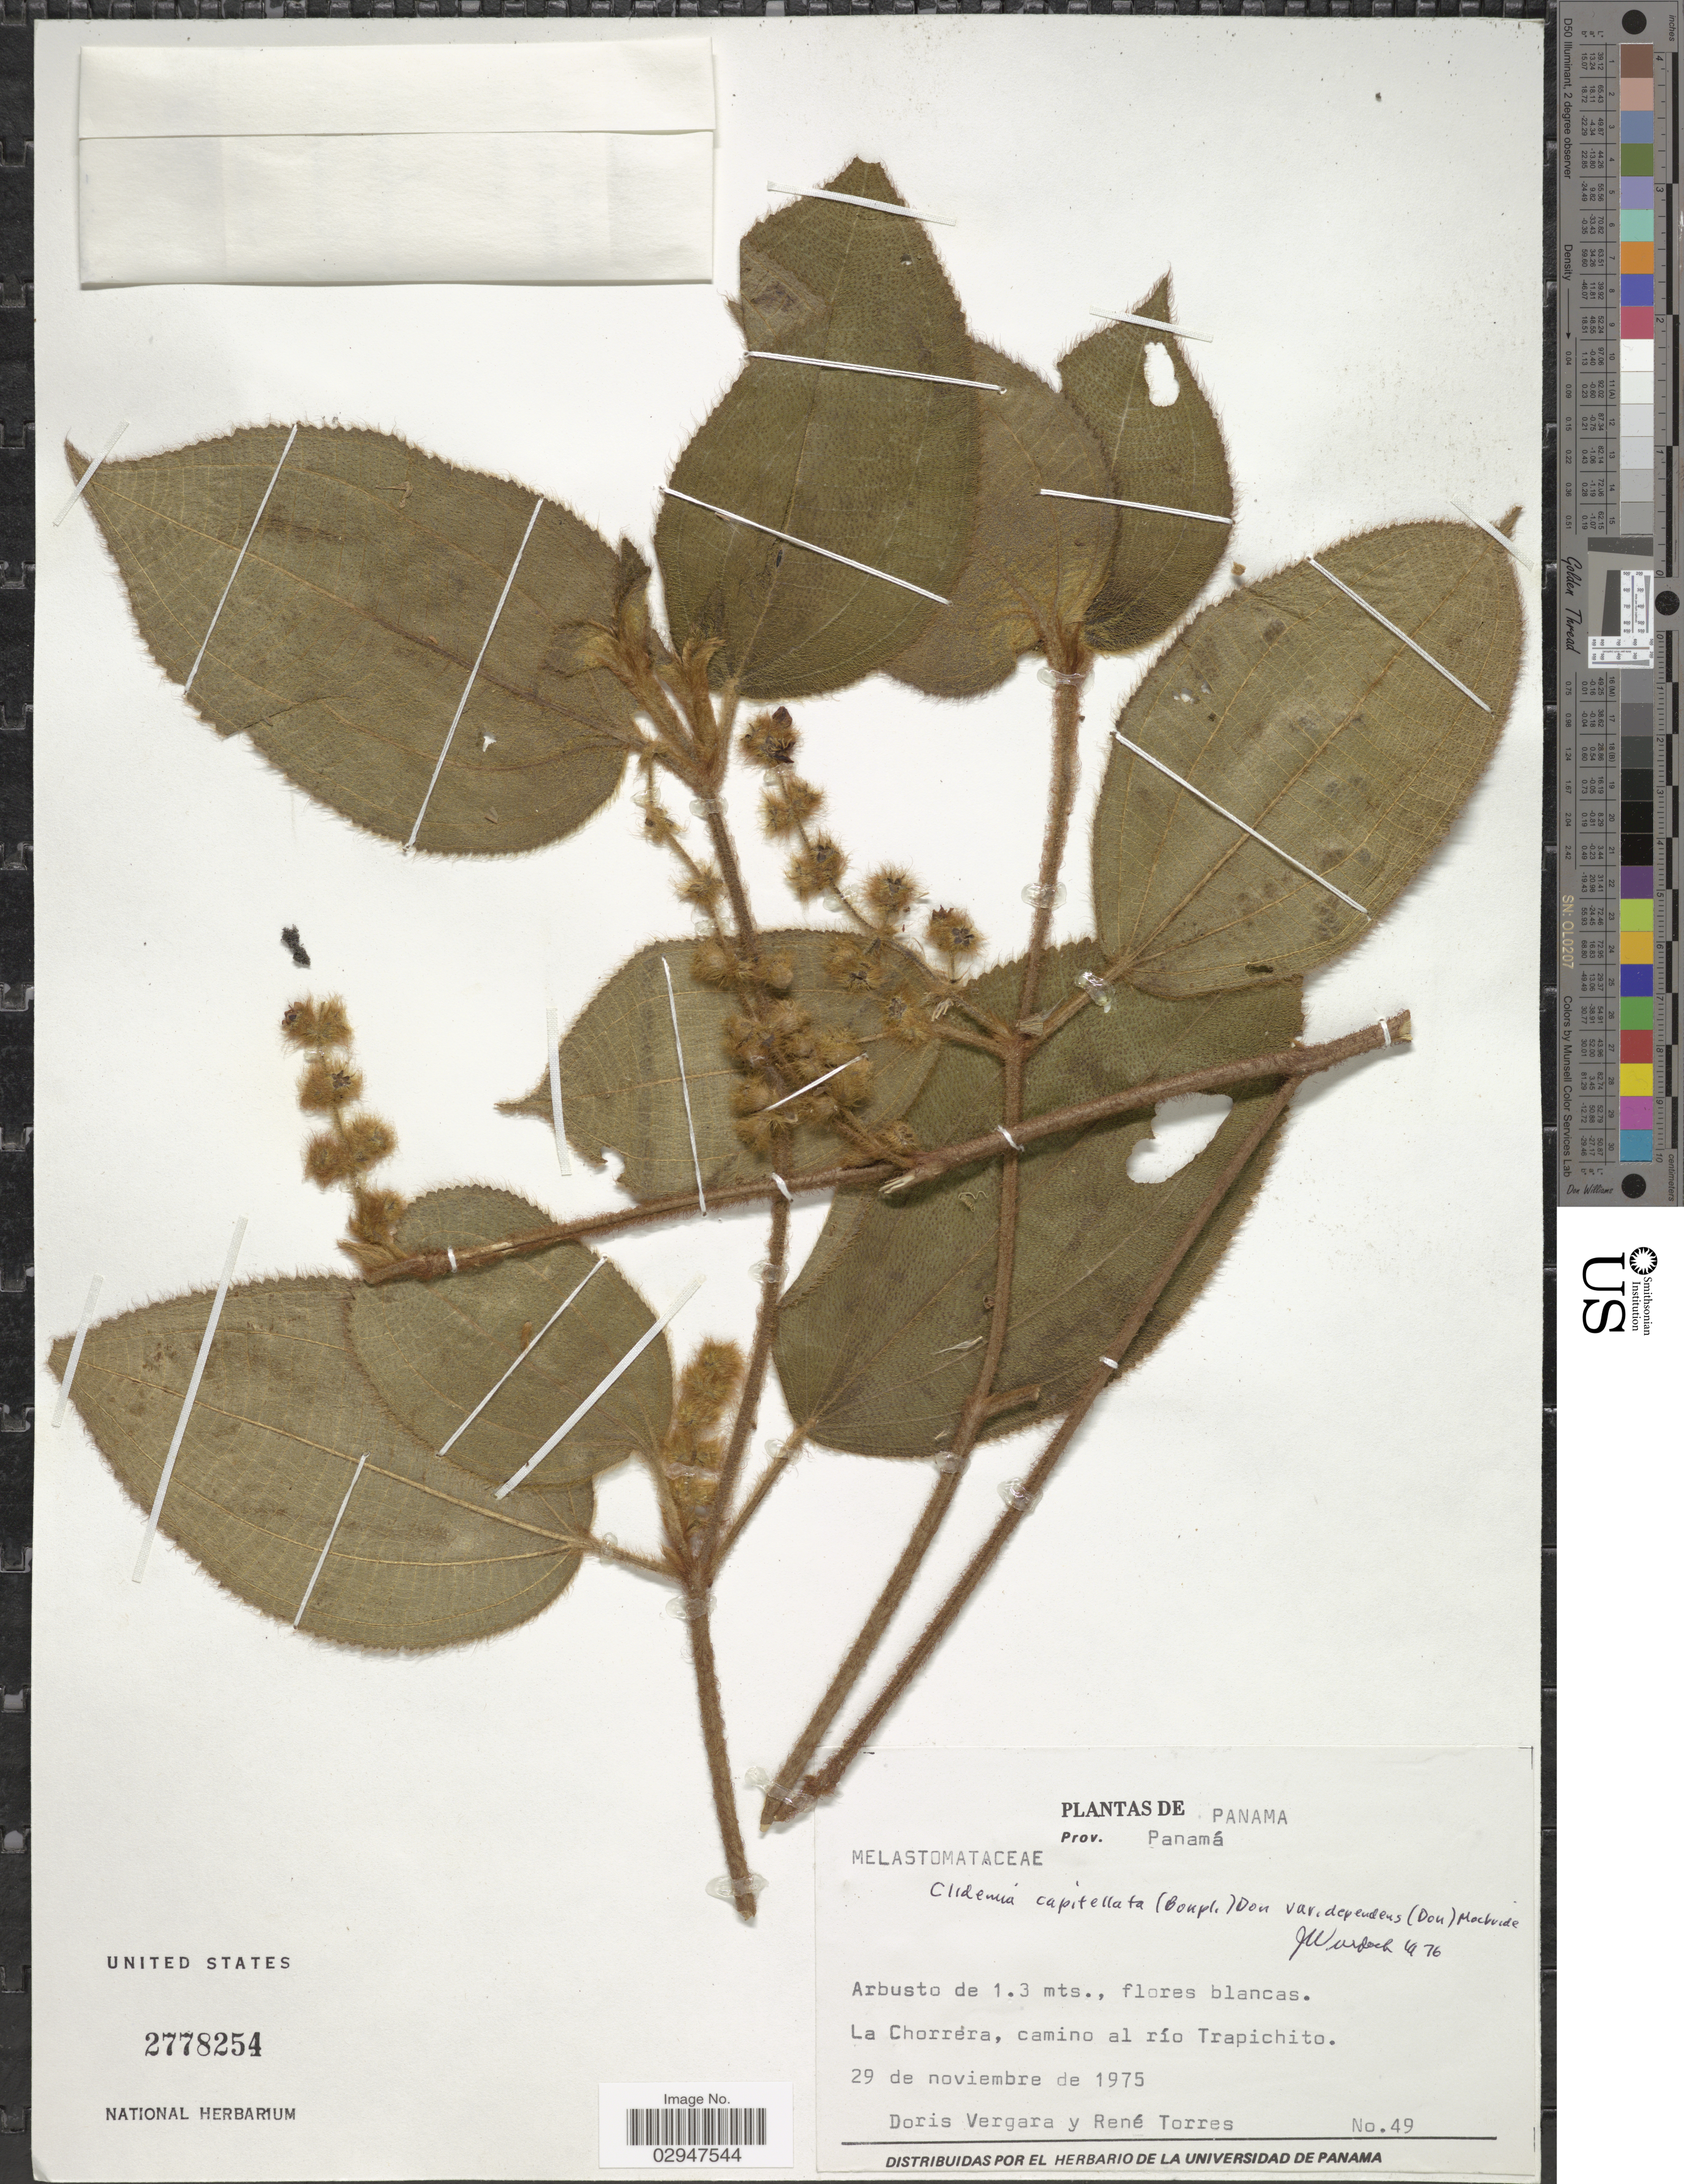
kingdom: Plantae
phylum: Tracheophyta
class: Magnoliopsida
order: Myrtales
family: Melastomataceae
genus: Clidemia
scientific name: Clidemia capitellata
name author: (Bonpl.) D. Don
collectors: D. Vergara & R. Torres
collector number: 49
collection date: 1975-11-29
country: Panama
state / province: Panamá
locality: La Chorrera, camino al río Trapichito.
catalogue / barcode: US 2778254